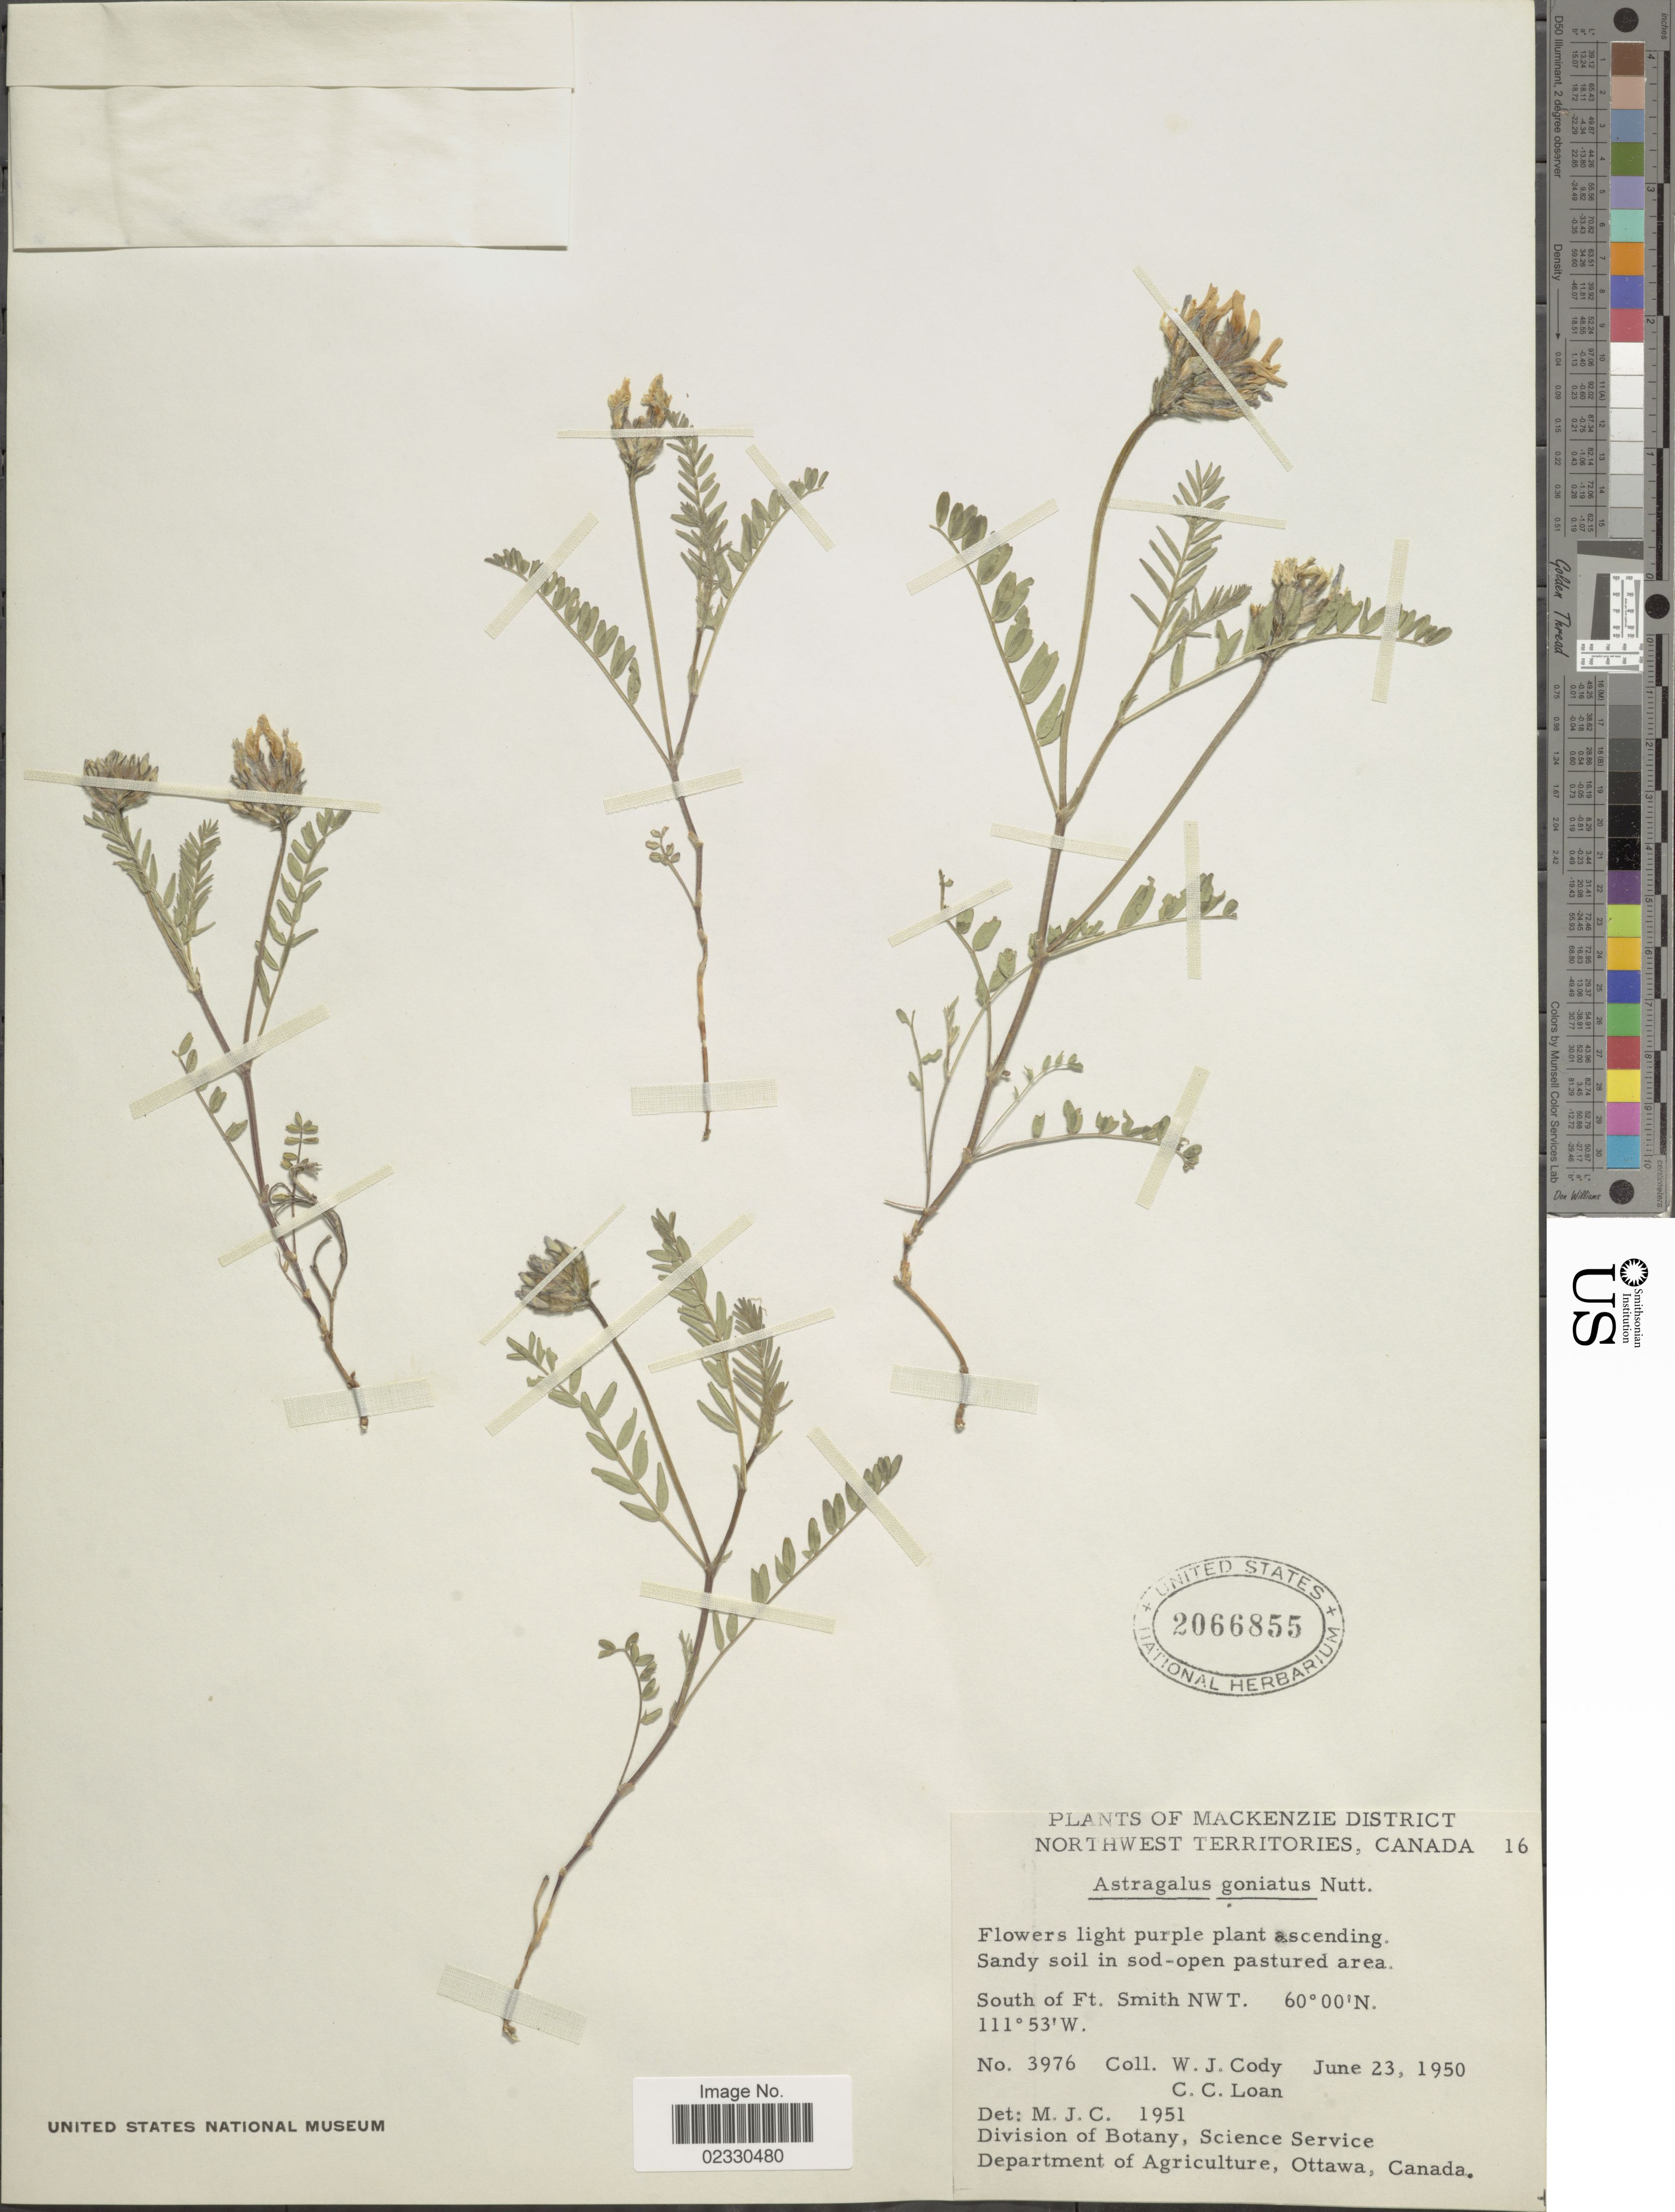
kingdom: Plantae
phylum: Tracheophyta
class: Magnoliopsida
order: Fabales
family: Fabaceae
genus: Astragalus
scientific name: Astragalus dasyglottis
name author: DC.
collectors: W. Cody & C. Loan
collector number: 3976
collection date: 1950-06-23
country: Canada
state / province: Northwest Territories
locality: Mackenzie District, Northwest Territories, Canada, South of Ft. Smith Nwt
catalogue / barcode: US 2066855